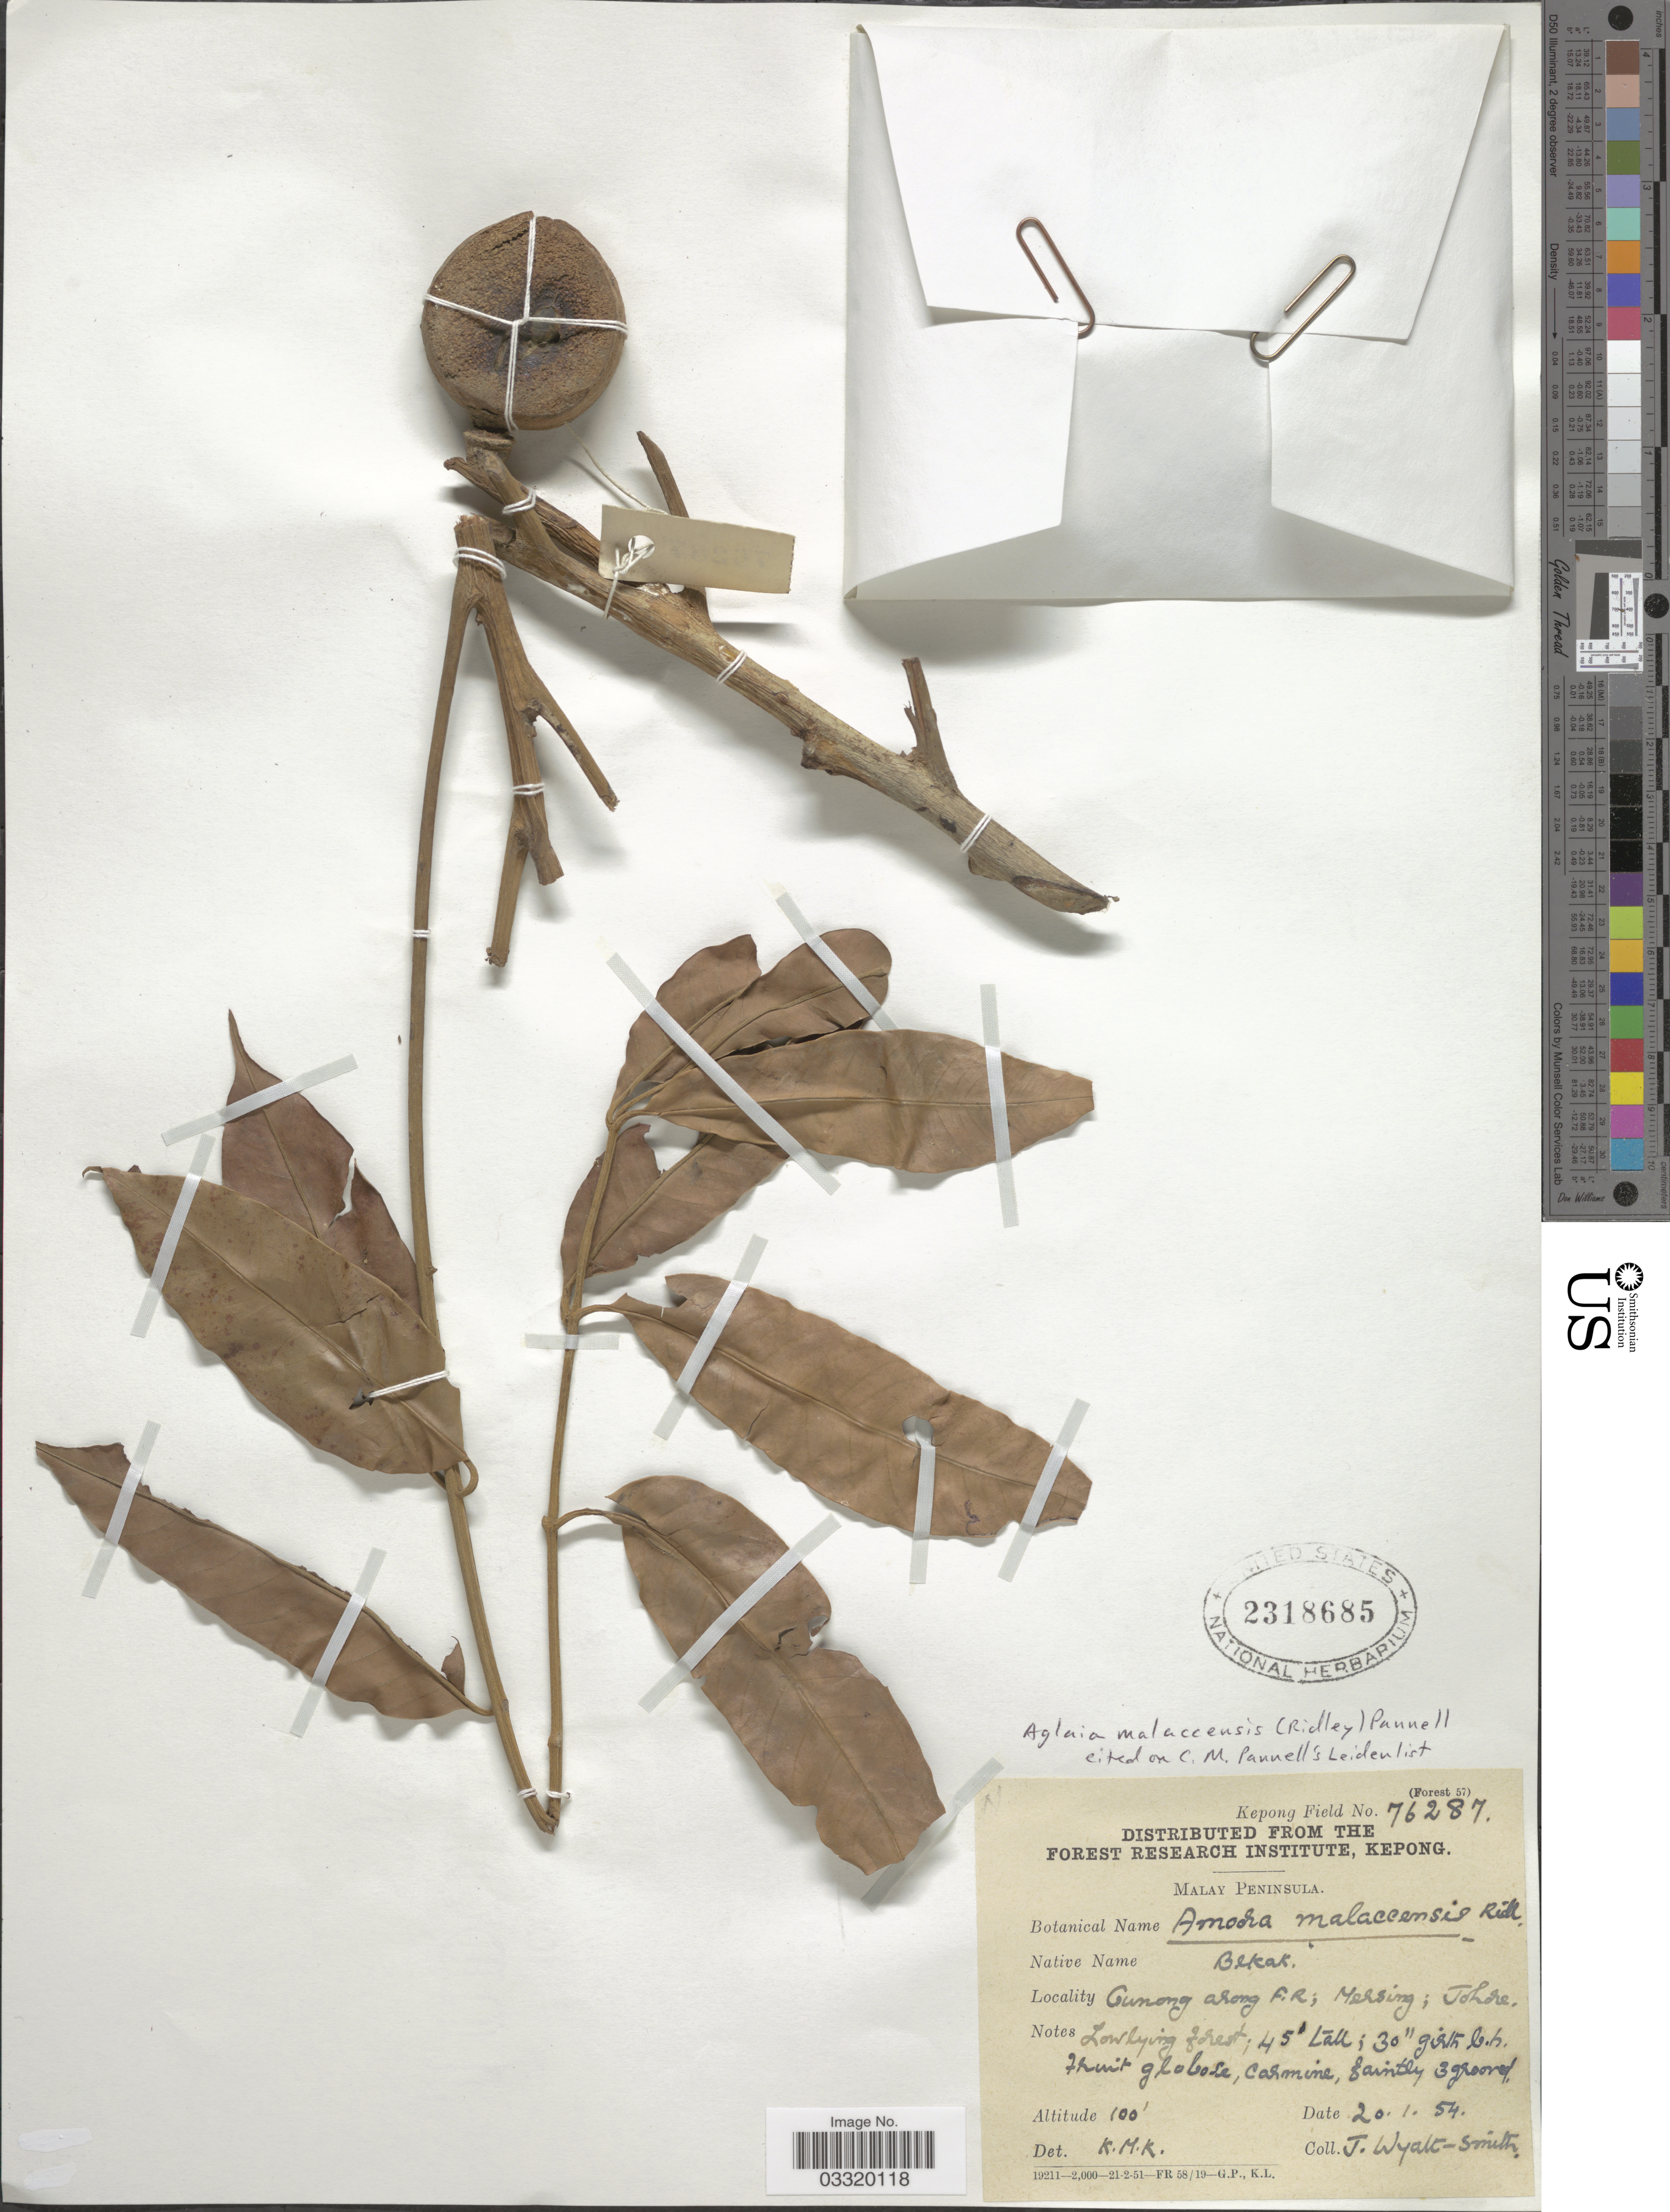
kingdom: Plantae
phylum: Tracheophyta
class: Magnoliopsida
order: Sapindales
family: Meliaceae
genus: Aglaia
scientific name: Aglaia malaccensis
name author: (Ridl.) Pannell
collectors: J. Wyatt-Smith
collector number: Kepong Field 76287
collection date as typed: Transcribed d/m/y: 20/1/54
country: Malaysia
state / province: Johor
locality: Malay Peninsula. Gunong along F.R; Mersing: Johore.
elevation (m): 30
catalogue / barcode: US 2318685